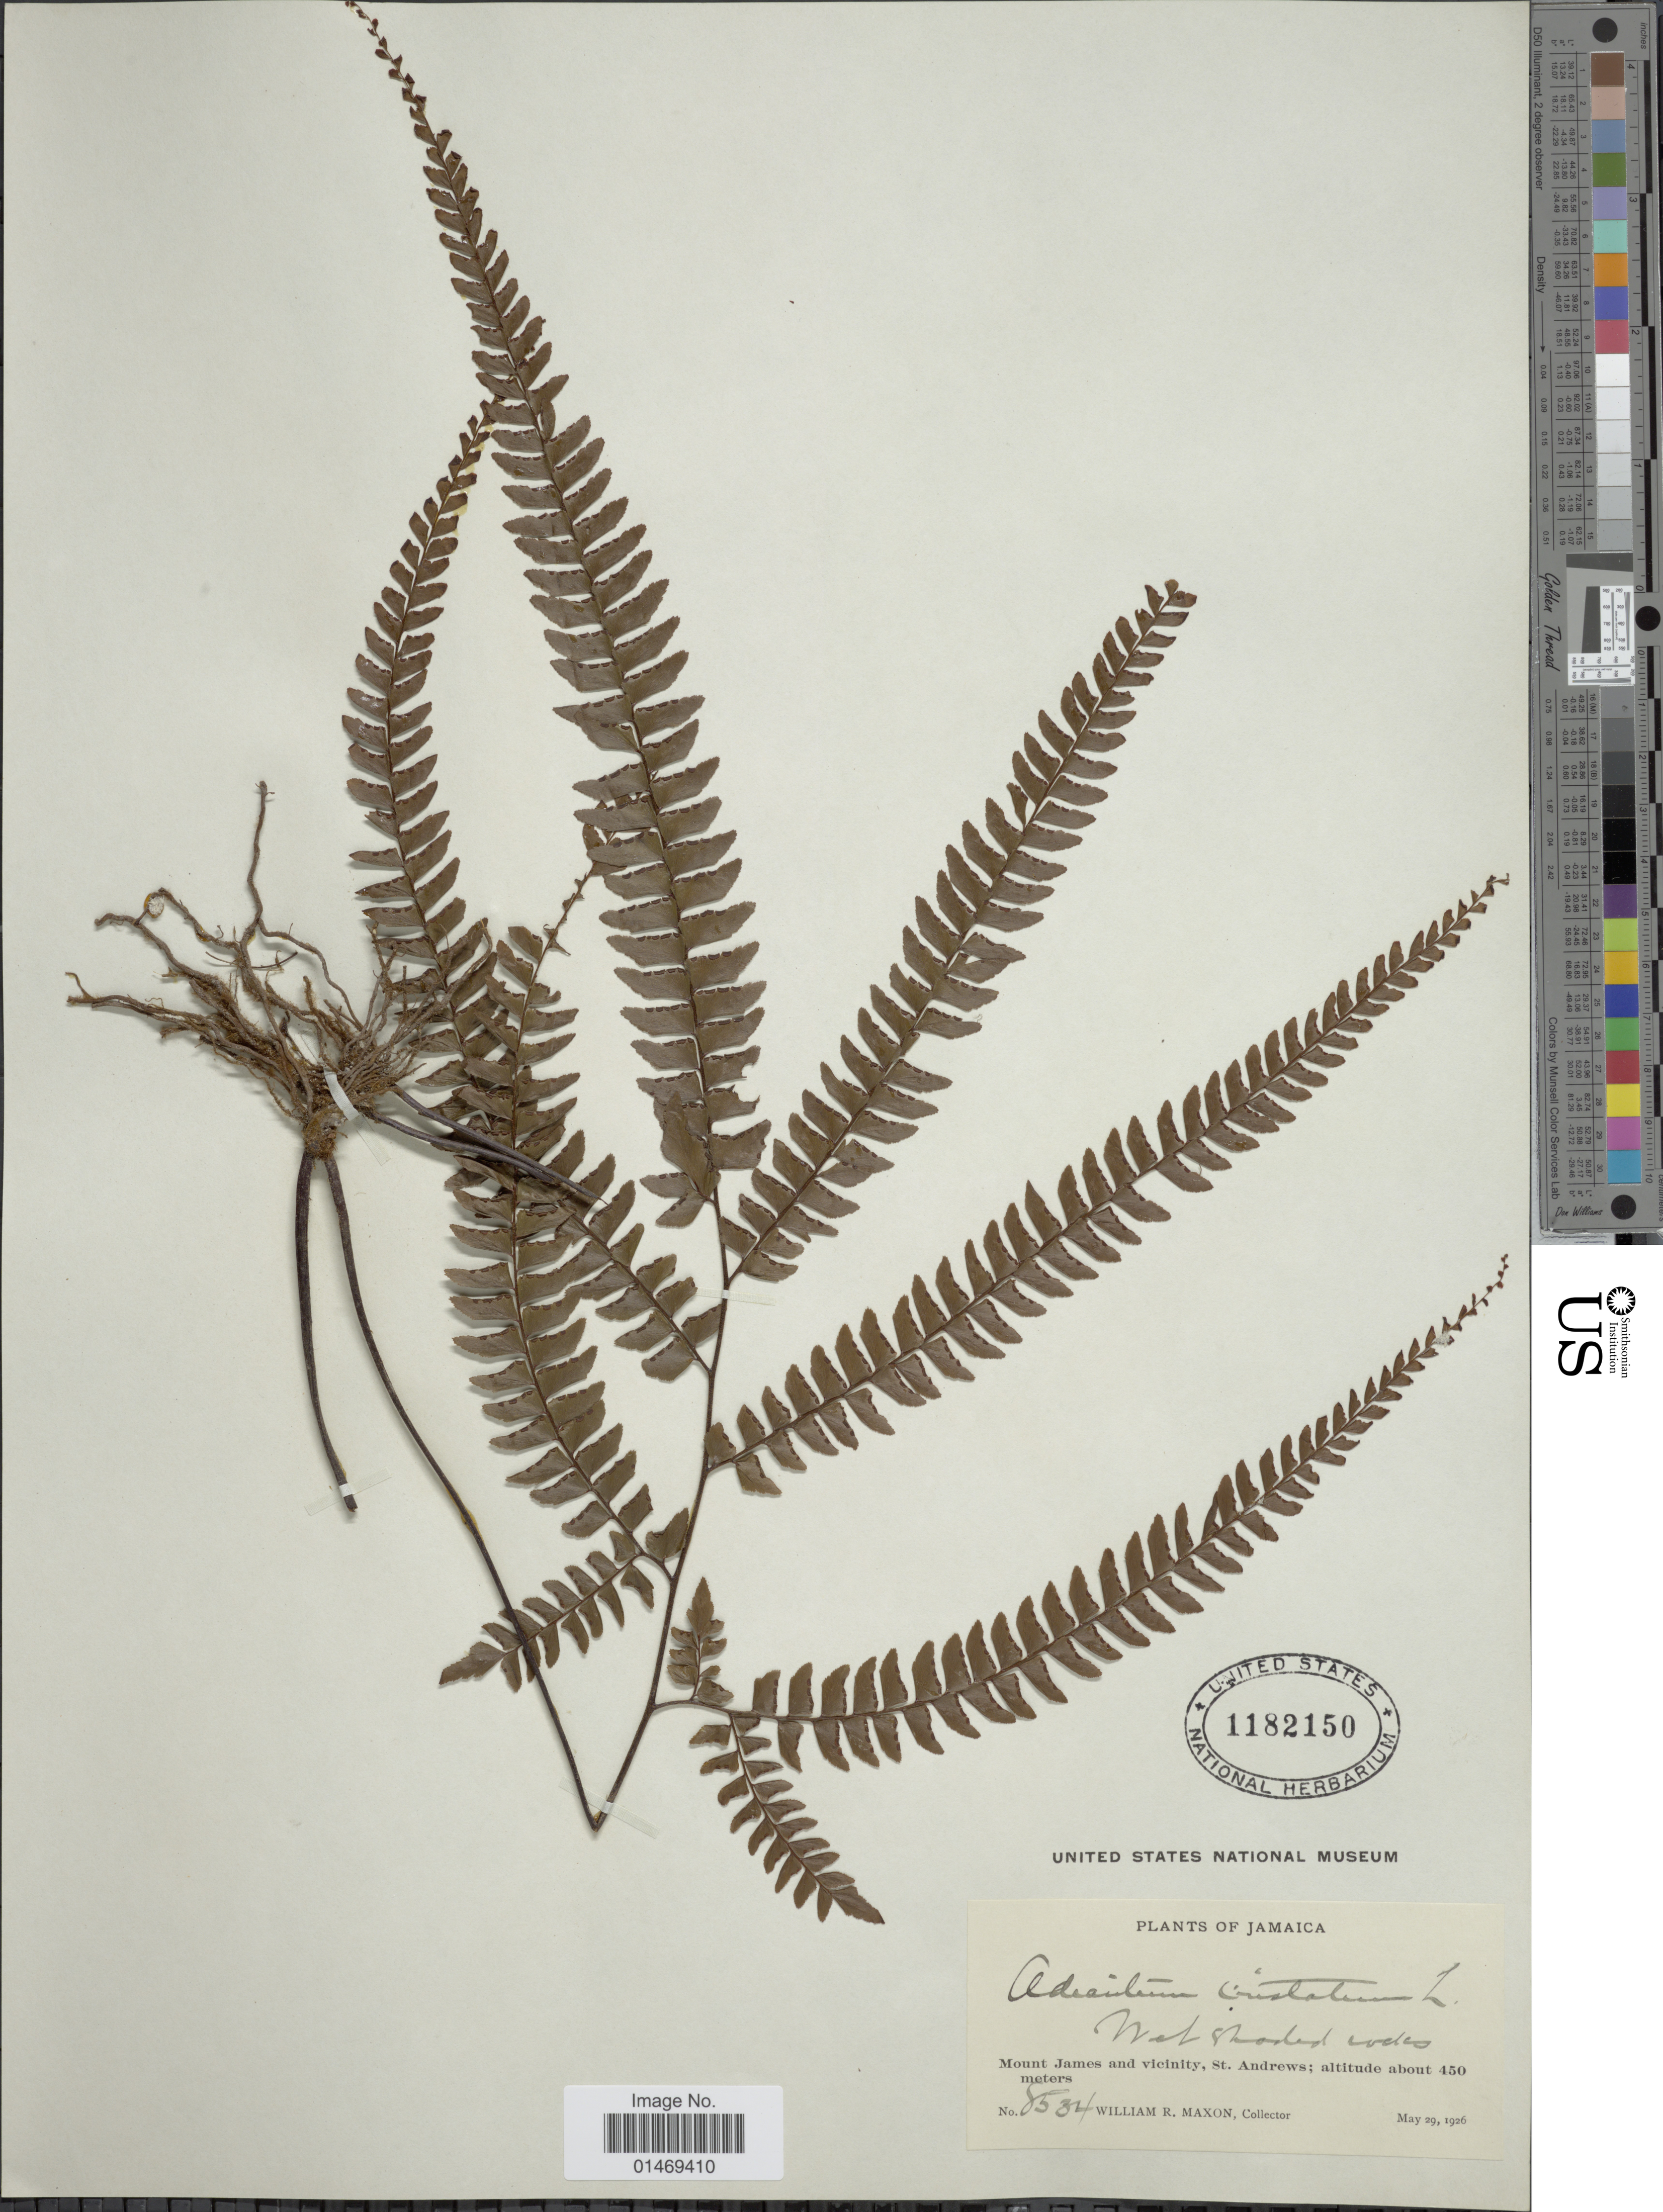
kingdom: Plantae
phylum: Tracheophyta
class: Polypodiopsida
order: Polypodiales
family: Pteridaceae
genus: Adiantum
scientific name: Adiantum pyramidale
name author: (L.) Willd.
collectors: W. R. Maxon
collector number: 8534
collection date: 1926-05-29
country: Jamaica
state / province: Saint Andrew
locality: Mount James and vicinity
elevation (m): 450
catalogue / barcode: US 1182150